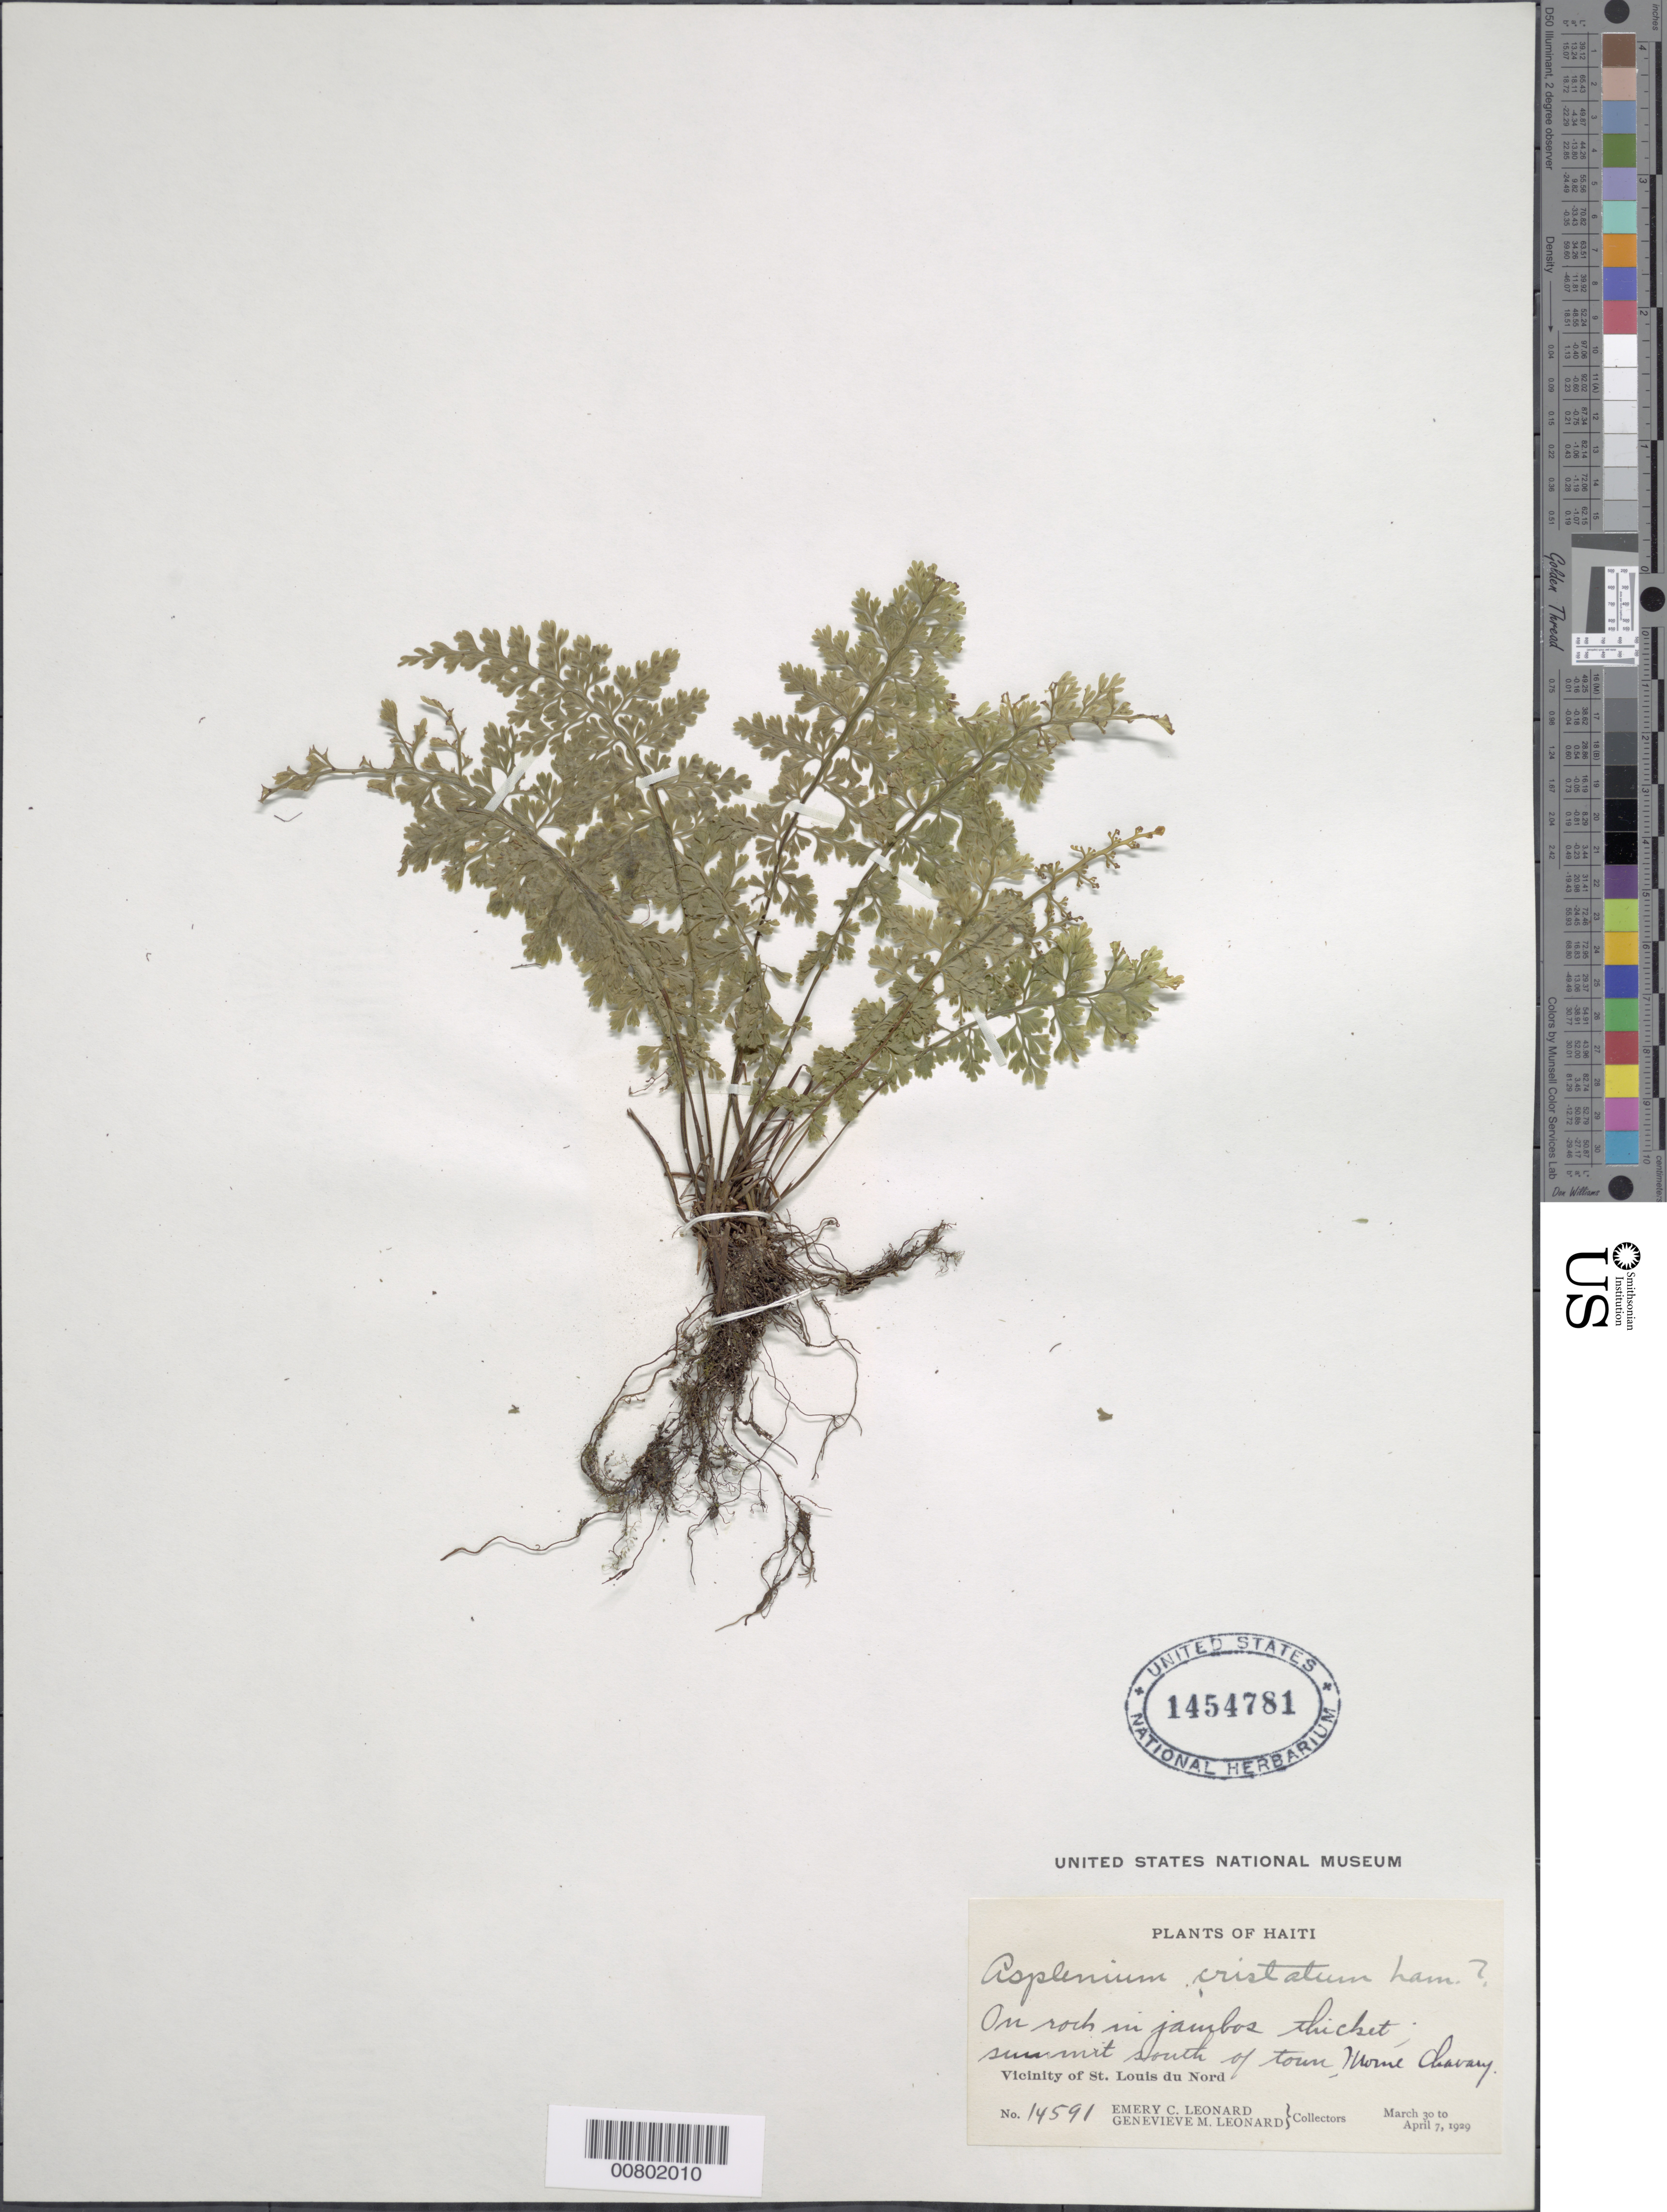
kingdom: Plantae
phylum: Tracheophyta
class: Polypodiopsida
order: Polypodiales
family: Aspleniaceae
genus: Asplenium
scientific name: Asplenium cristatum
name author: Lam.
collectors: E. C. Leonard & G. M. Leonard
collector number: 14591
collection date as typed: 30 Mar 1929 to 07 Apr 1929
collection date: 1929-03-30/1929-04-07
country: Haiti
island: Hispaniola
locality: St. Louis du Nord, S of town, Morne Chavary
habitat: Rock in jambos thicket, summit of mountain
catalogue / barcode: US 1454781